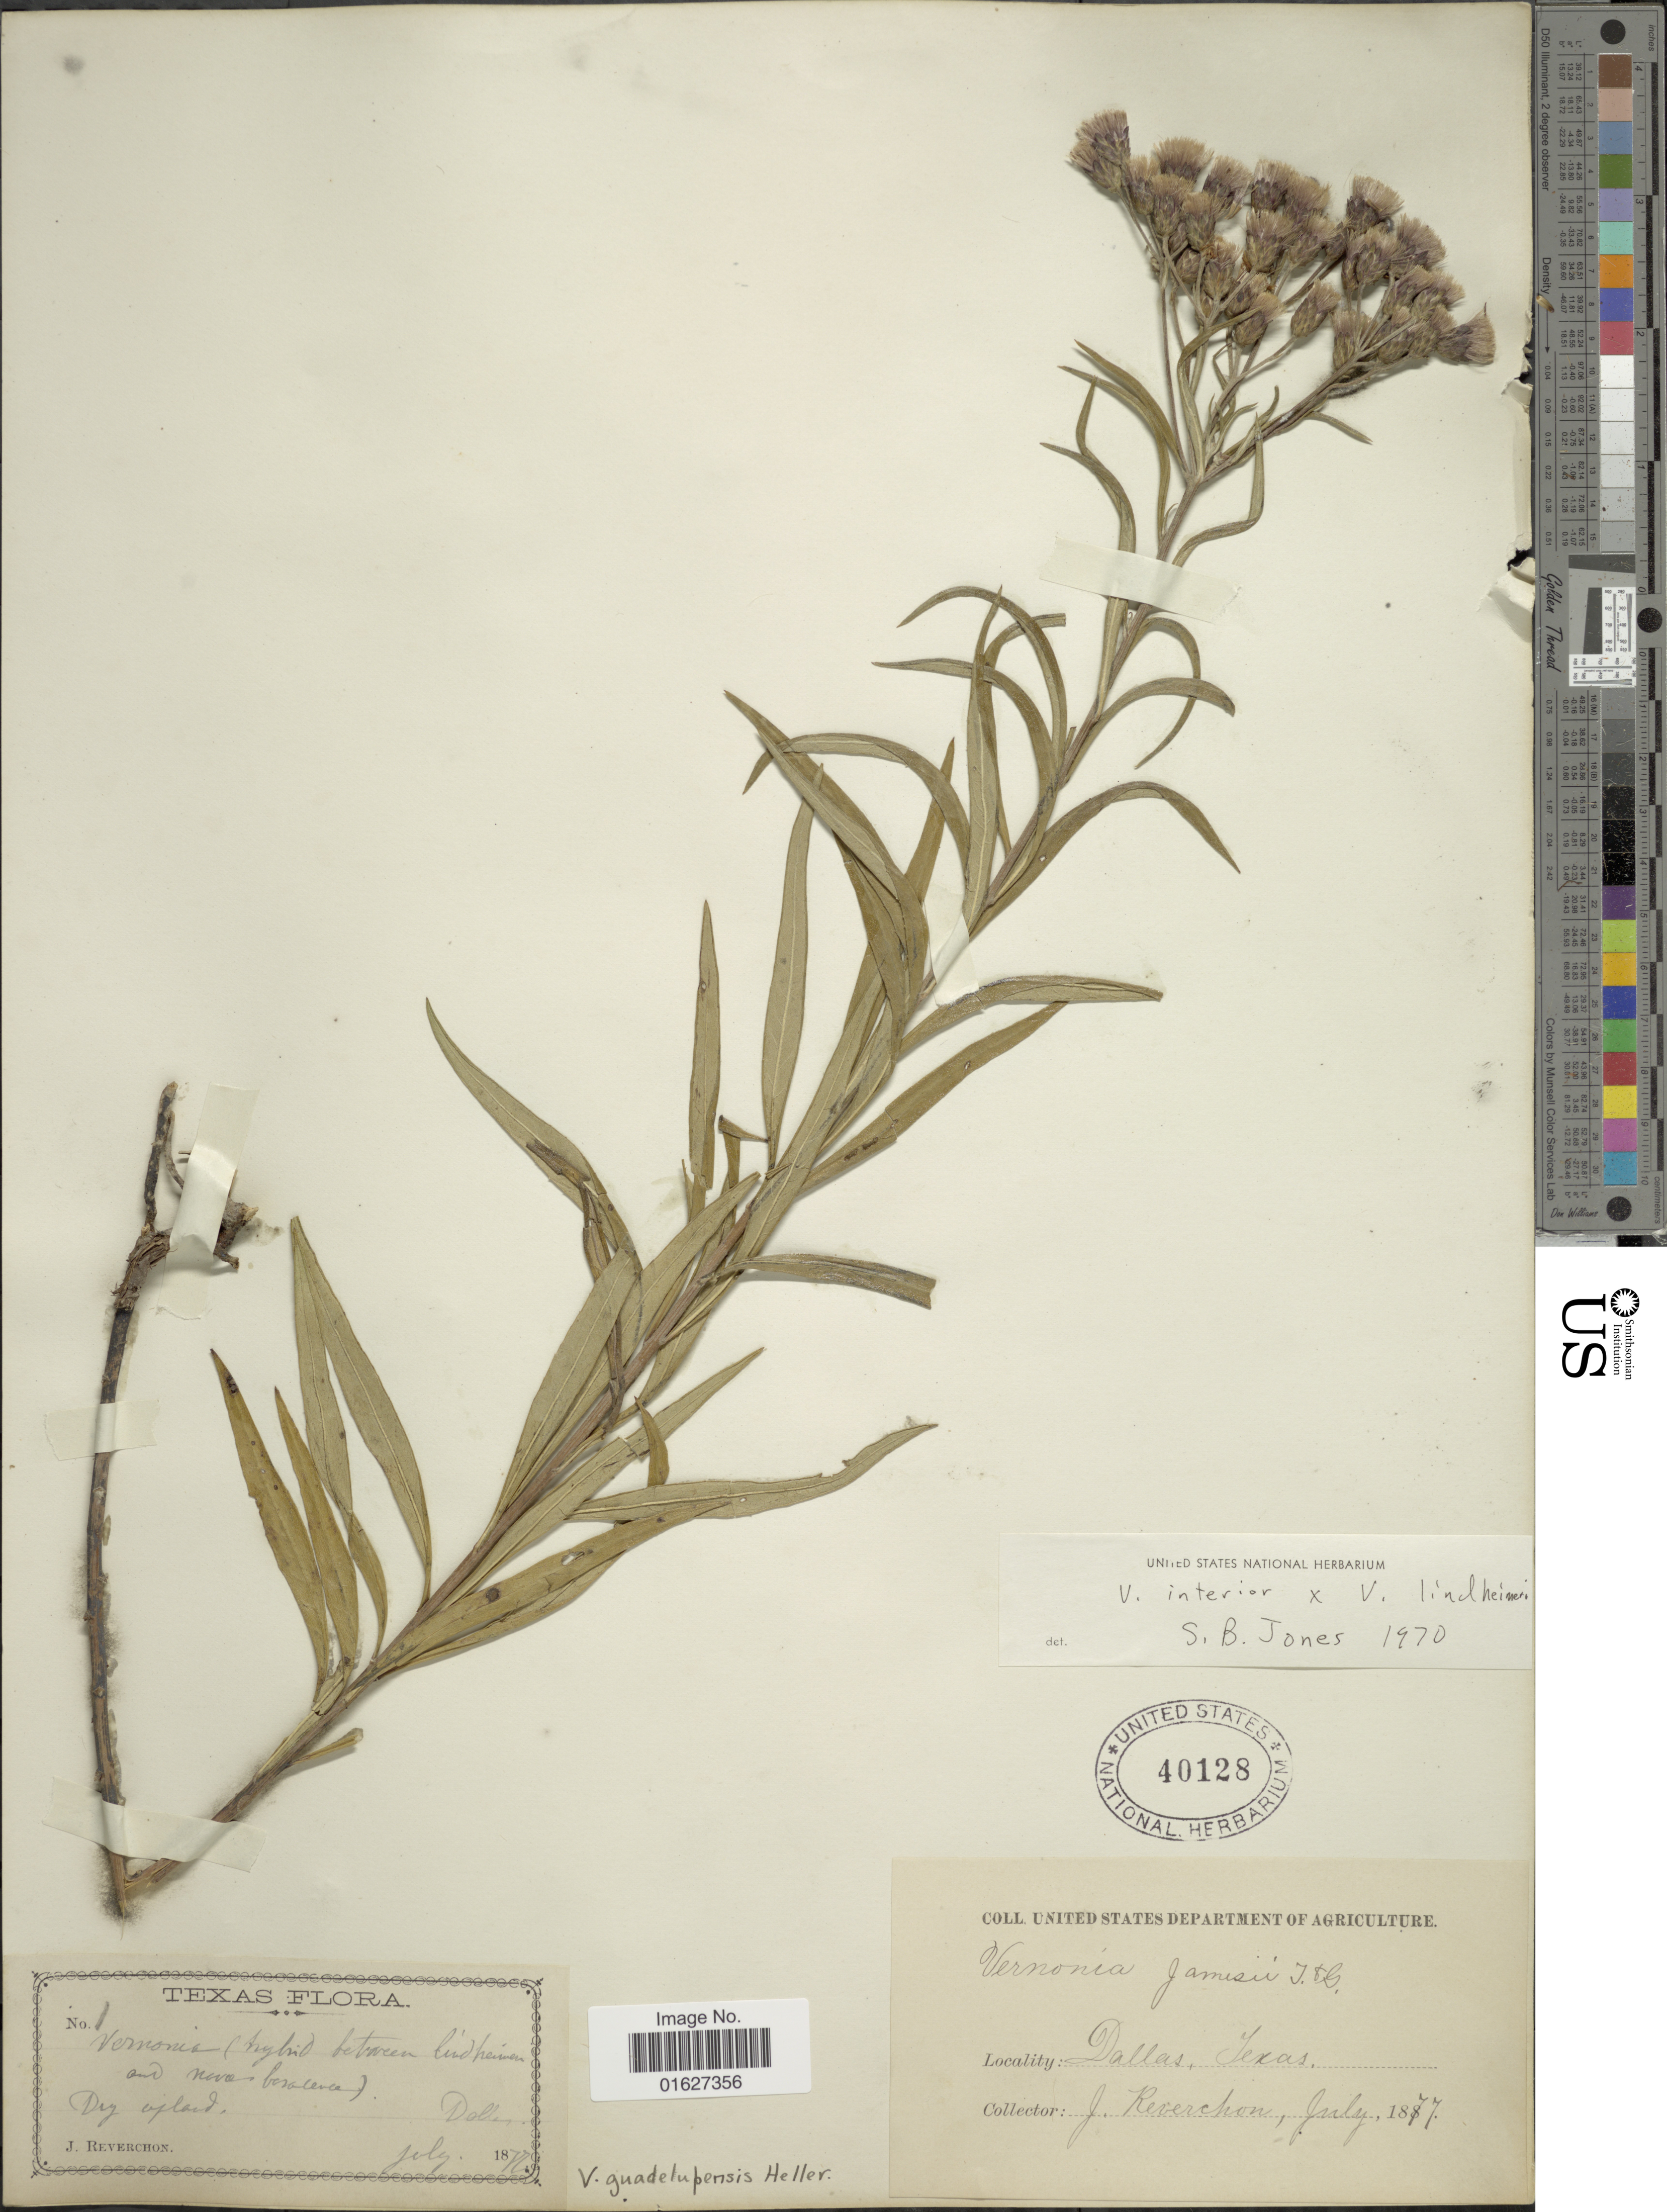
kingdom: Plantae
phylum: Tracheophyta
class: Magnoliopsida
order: Asterales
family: Asteraceae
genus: Vernonia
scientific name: Vernonia guadalupensis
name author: A. Heller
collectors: J. Reverchon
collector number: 1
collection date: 1877-07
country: United States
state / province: Texas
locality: Dallas, Dry upland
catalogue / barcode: US 40128